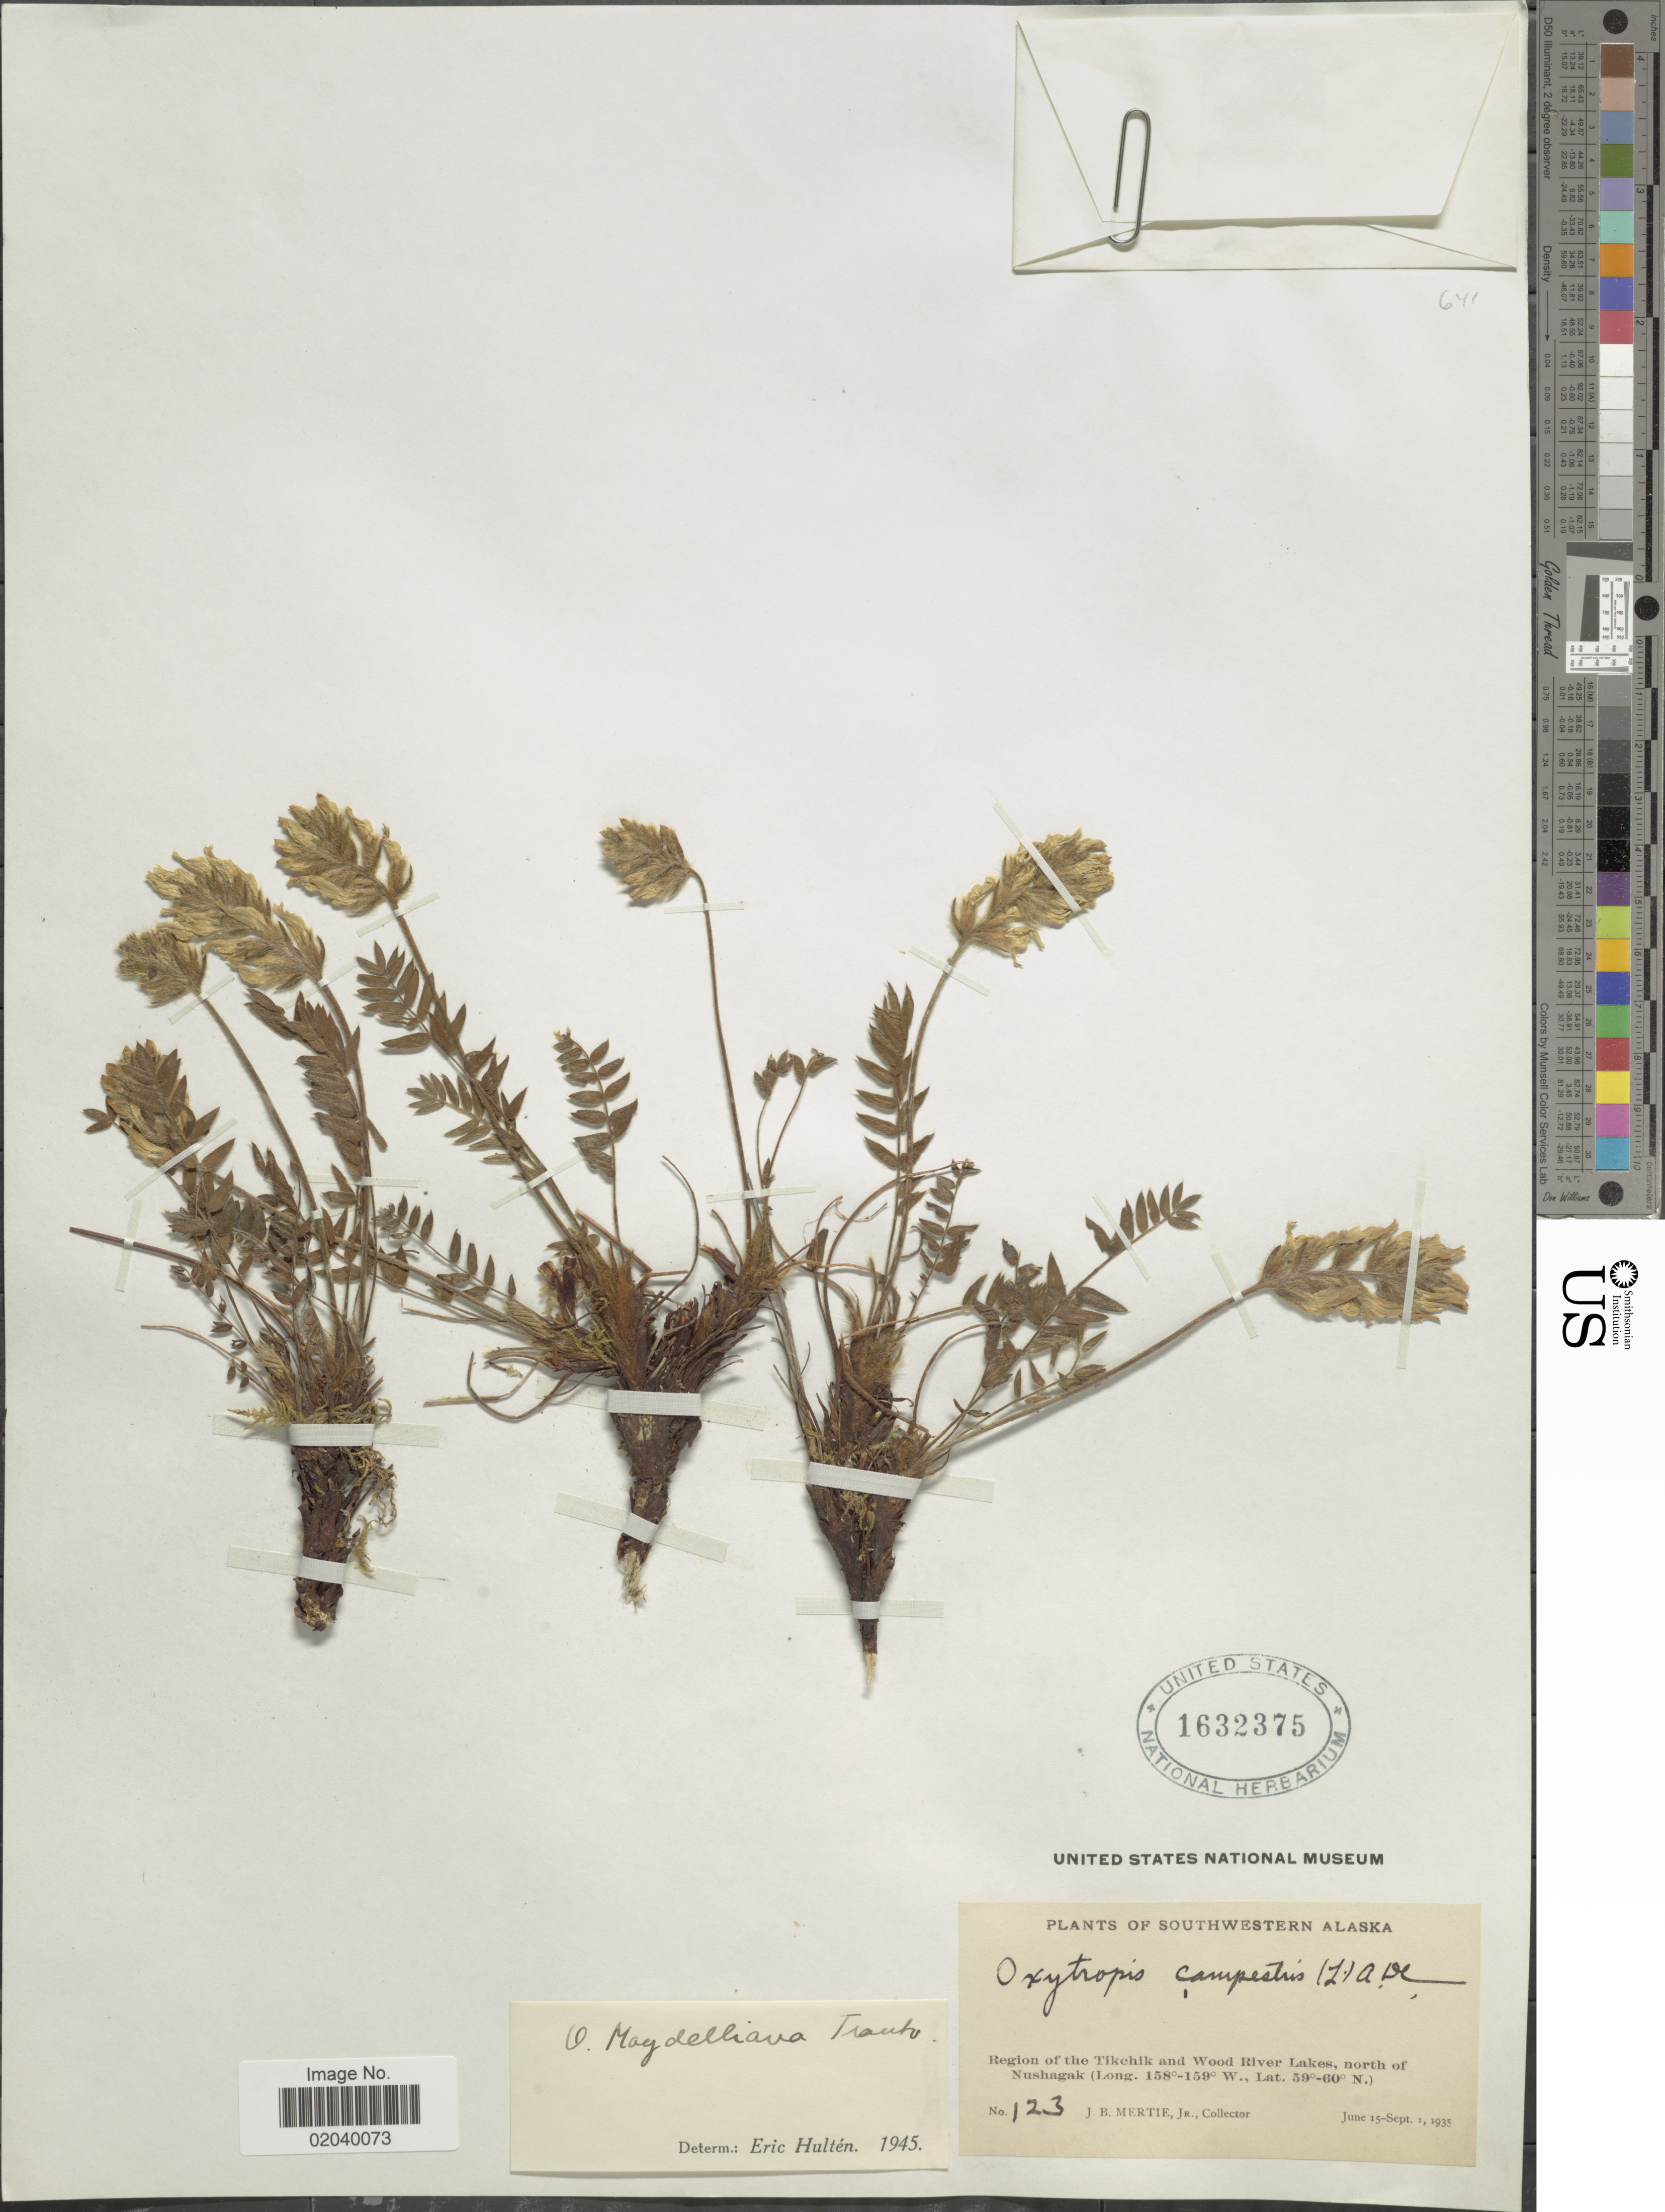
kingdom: Plantae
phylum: Tracheophyta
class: Magnoliopsida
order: Fabales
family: Fabaceae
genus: Oxytropis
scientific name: Oxytropis maydelliana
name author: Trautv.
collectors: J. Mertie Jr.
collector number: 123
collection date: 1935-06-15/1935-09-01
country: United States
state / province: Alaska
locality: Southwestern Alaska, Region of the Tikchik and Wood River Lakes, north of Nushagak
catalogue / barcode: US 1632375